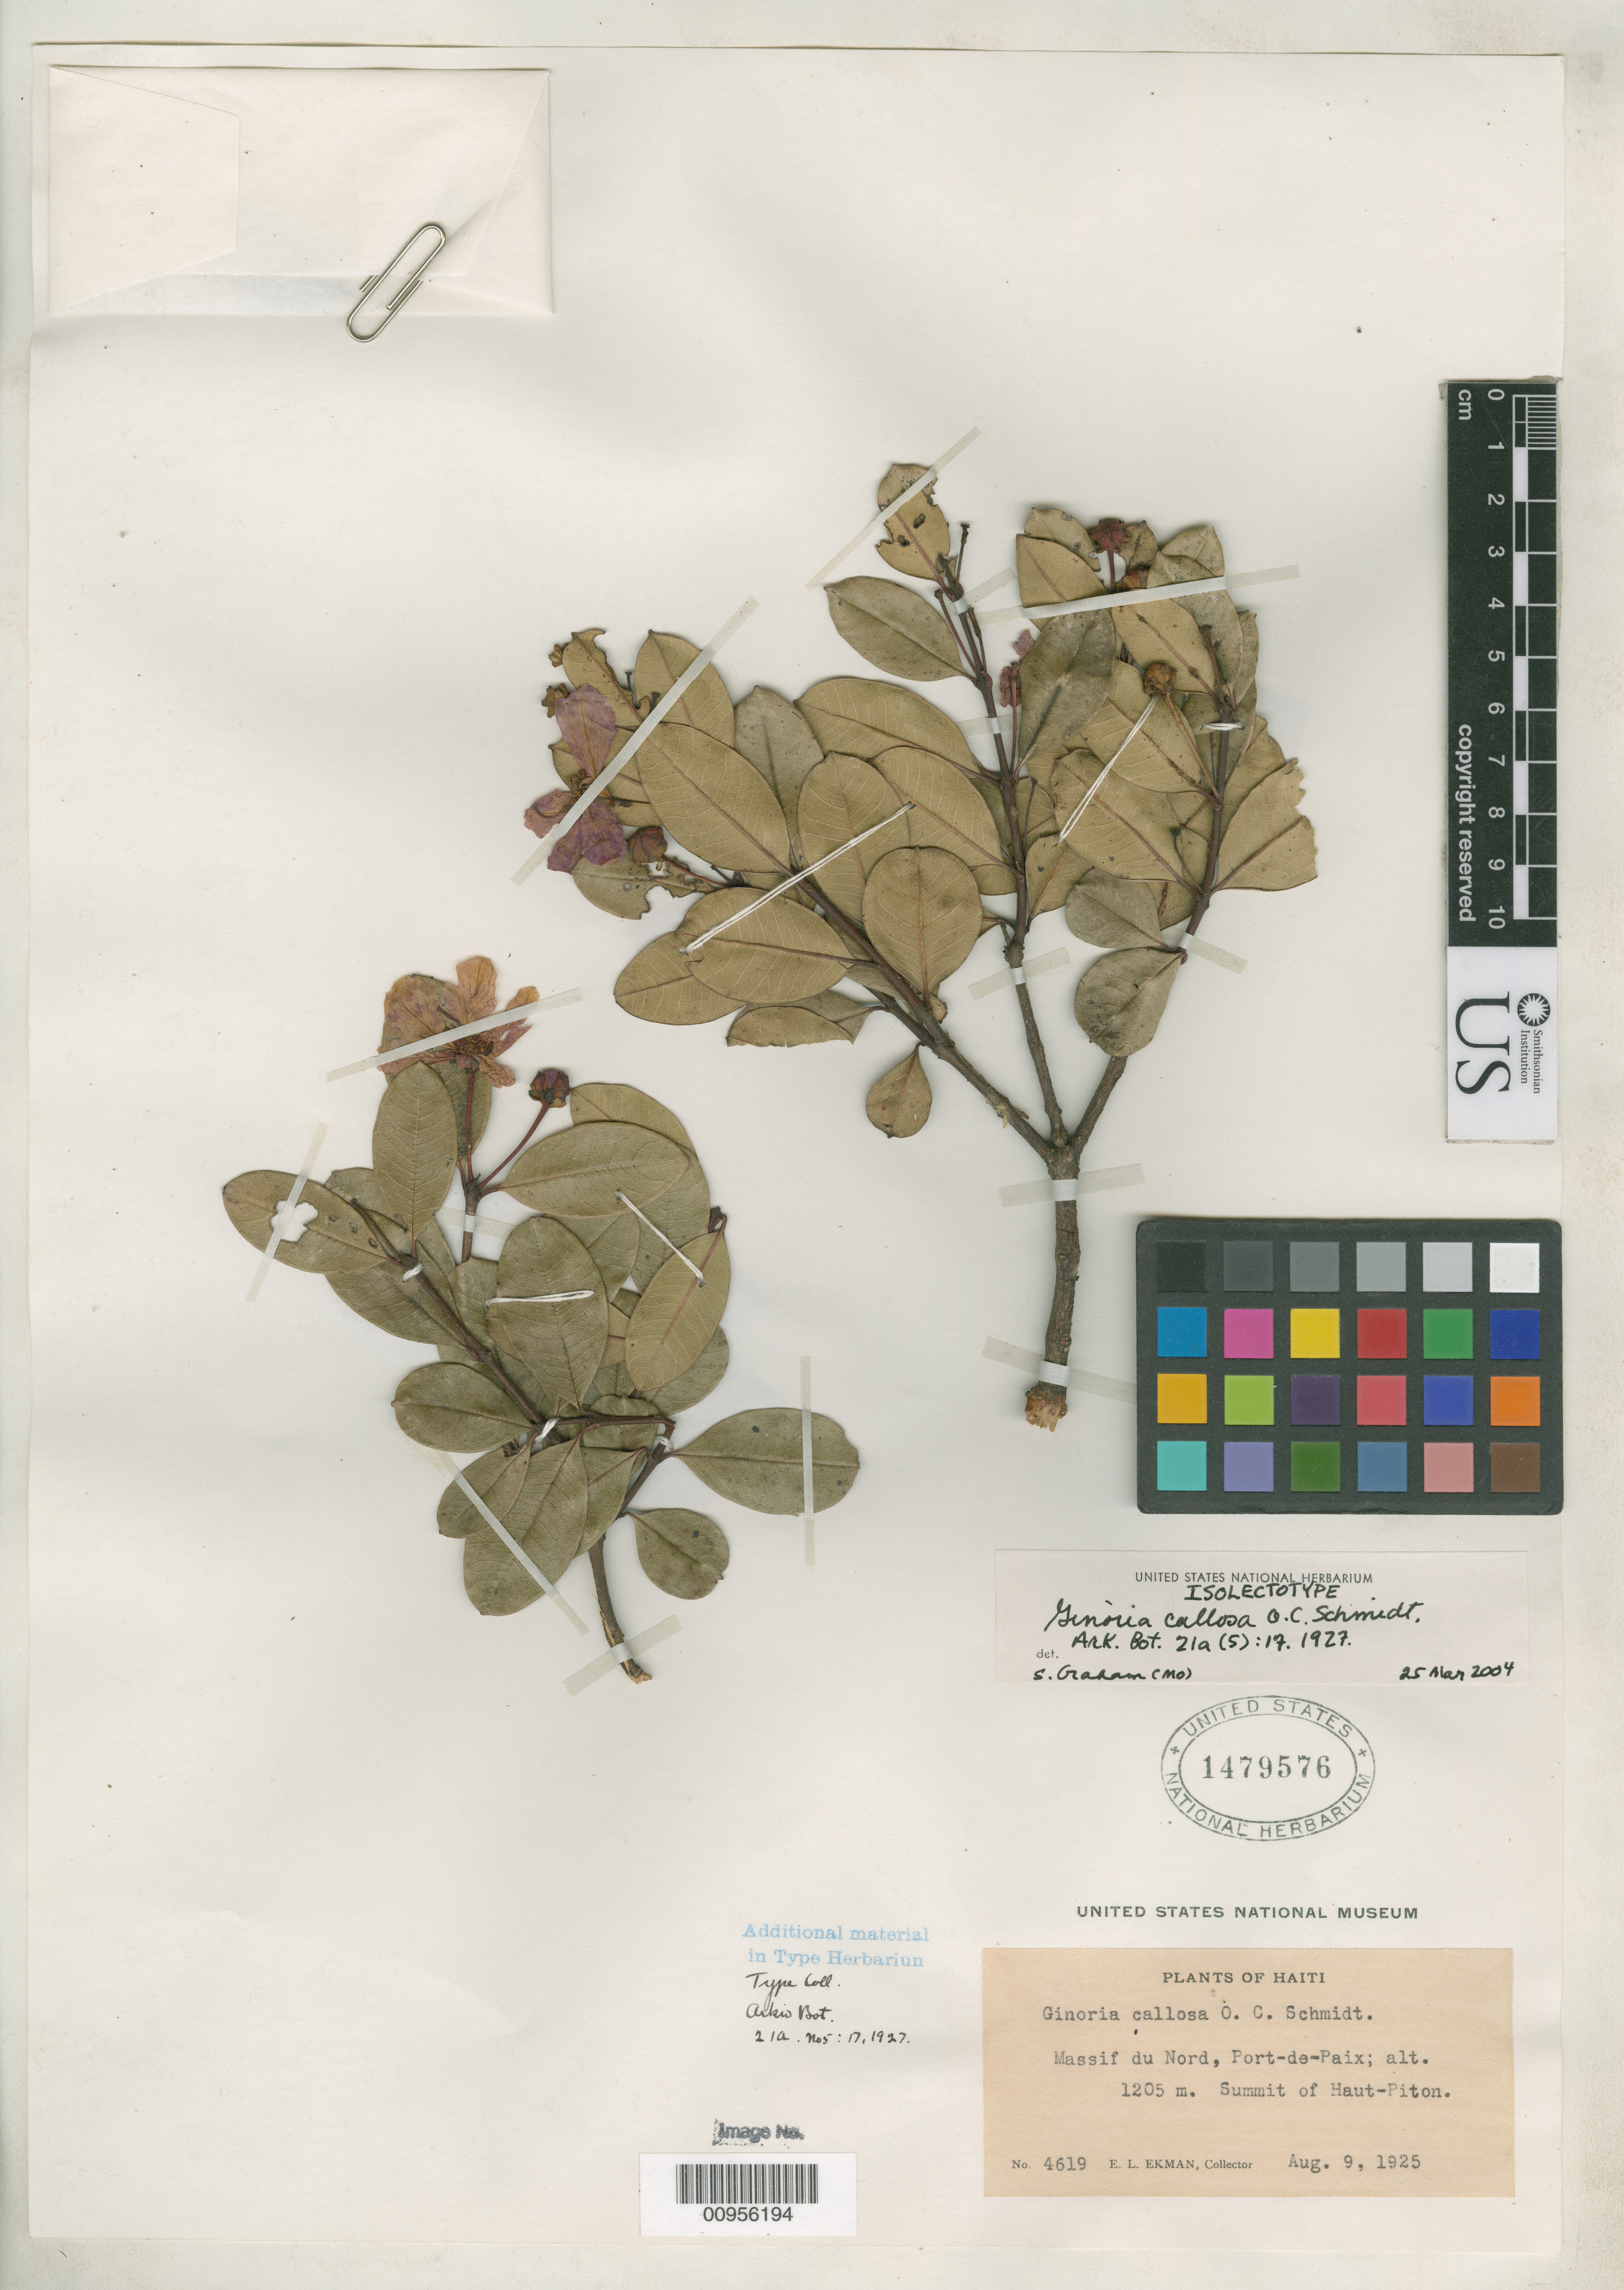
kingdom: Plantae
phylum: Tracheophyta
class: Magnoliopsida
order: Myrtales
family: Lythraceae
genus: Ginoria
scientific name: Ginoria callosa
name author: O.C. Schmidt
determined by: Graham, Shirley Ann Tousch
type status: Isolectotype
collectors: E. L. Ekman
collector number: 4619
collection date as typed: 09 Aug 1925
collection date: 1925-08-09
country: Haiti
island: Hispaniola Island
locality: Massif du Nord, Port-de-Paix, summit of Haut-Piton.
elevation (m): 1205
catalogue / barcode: US 1479576